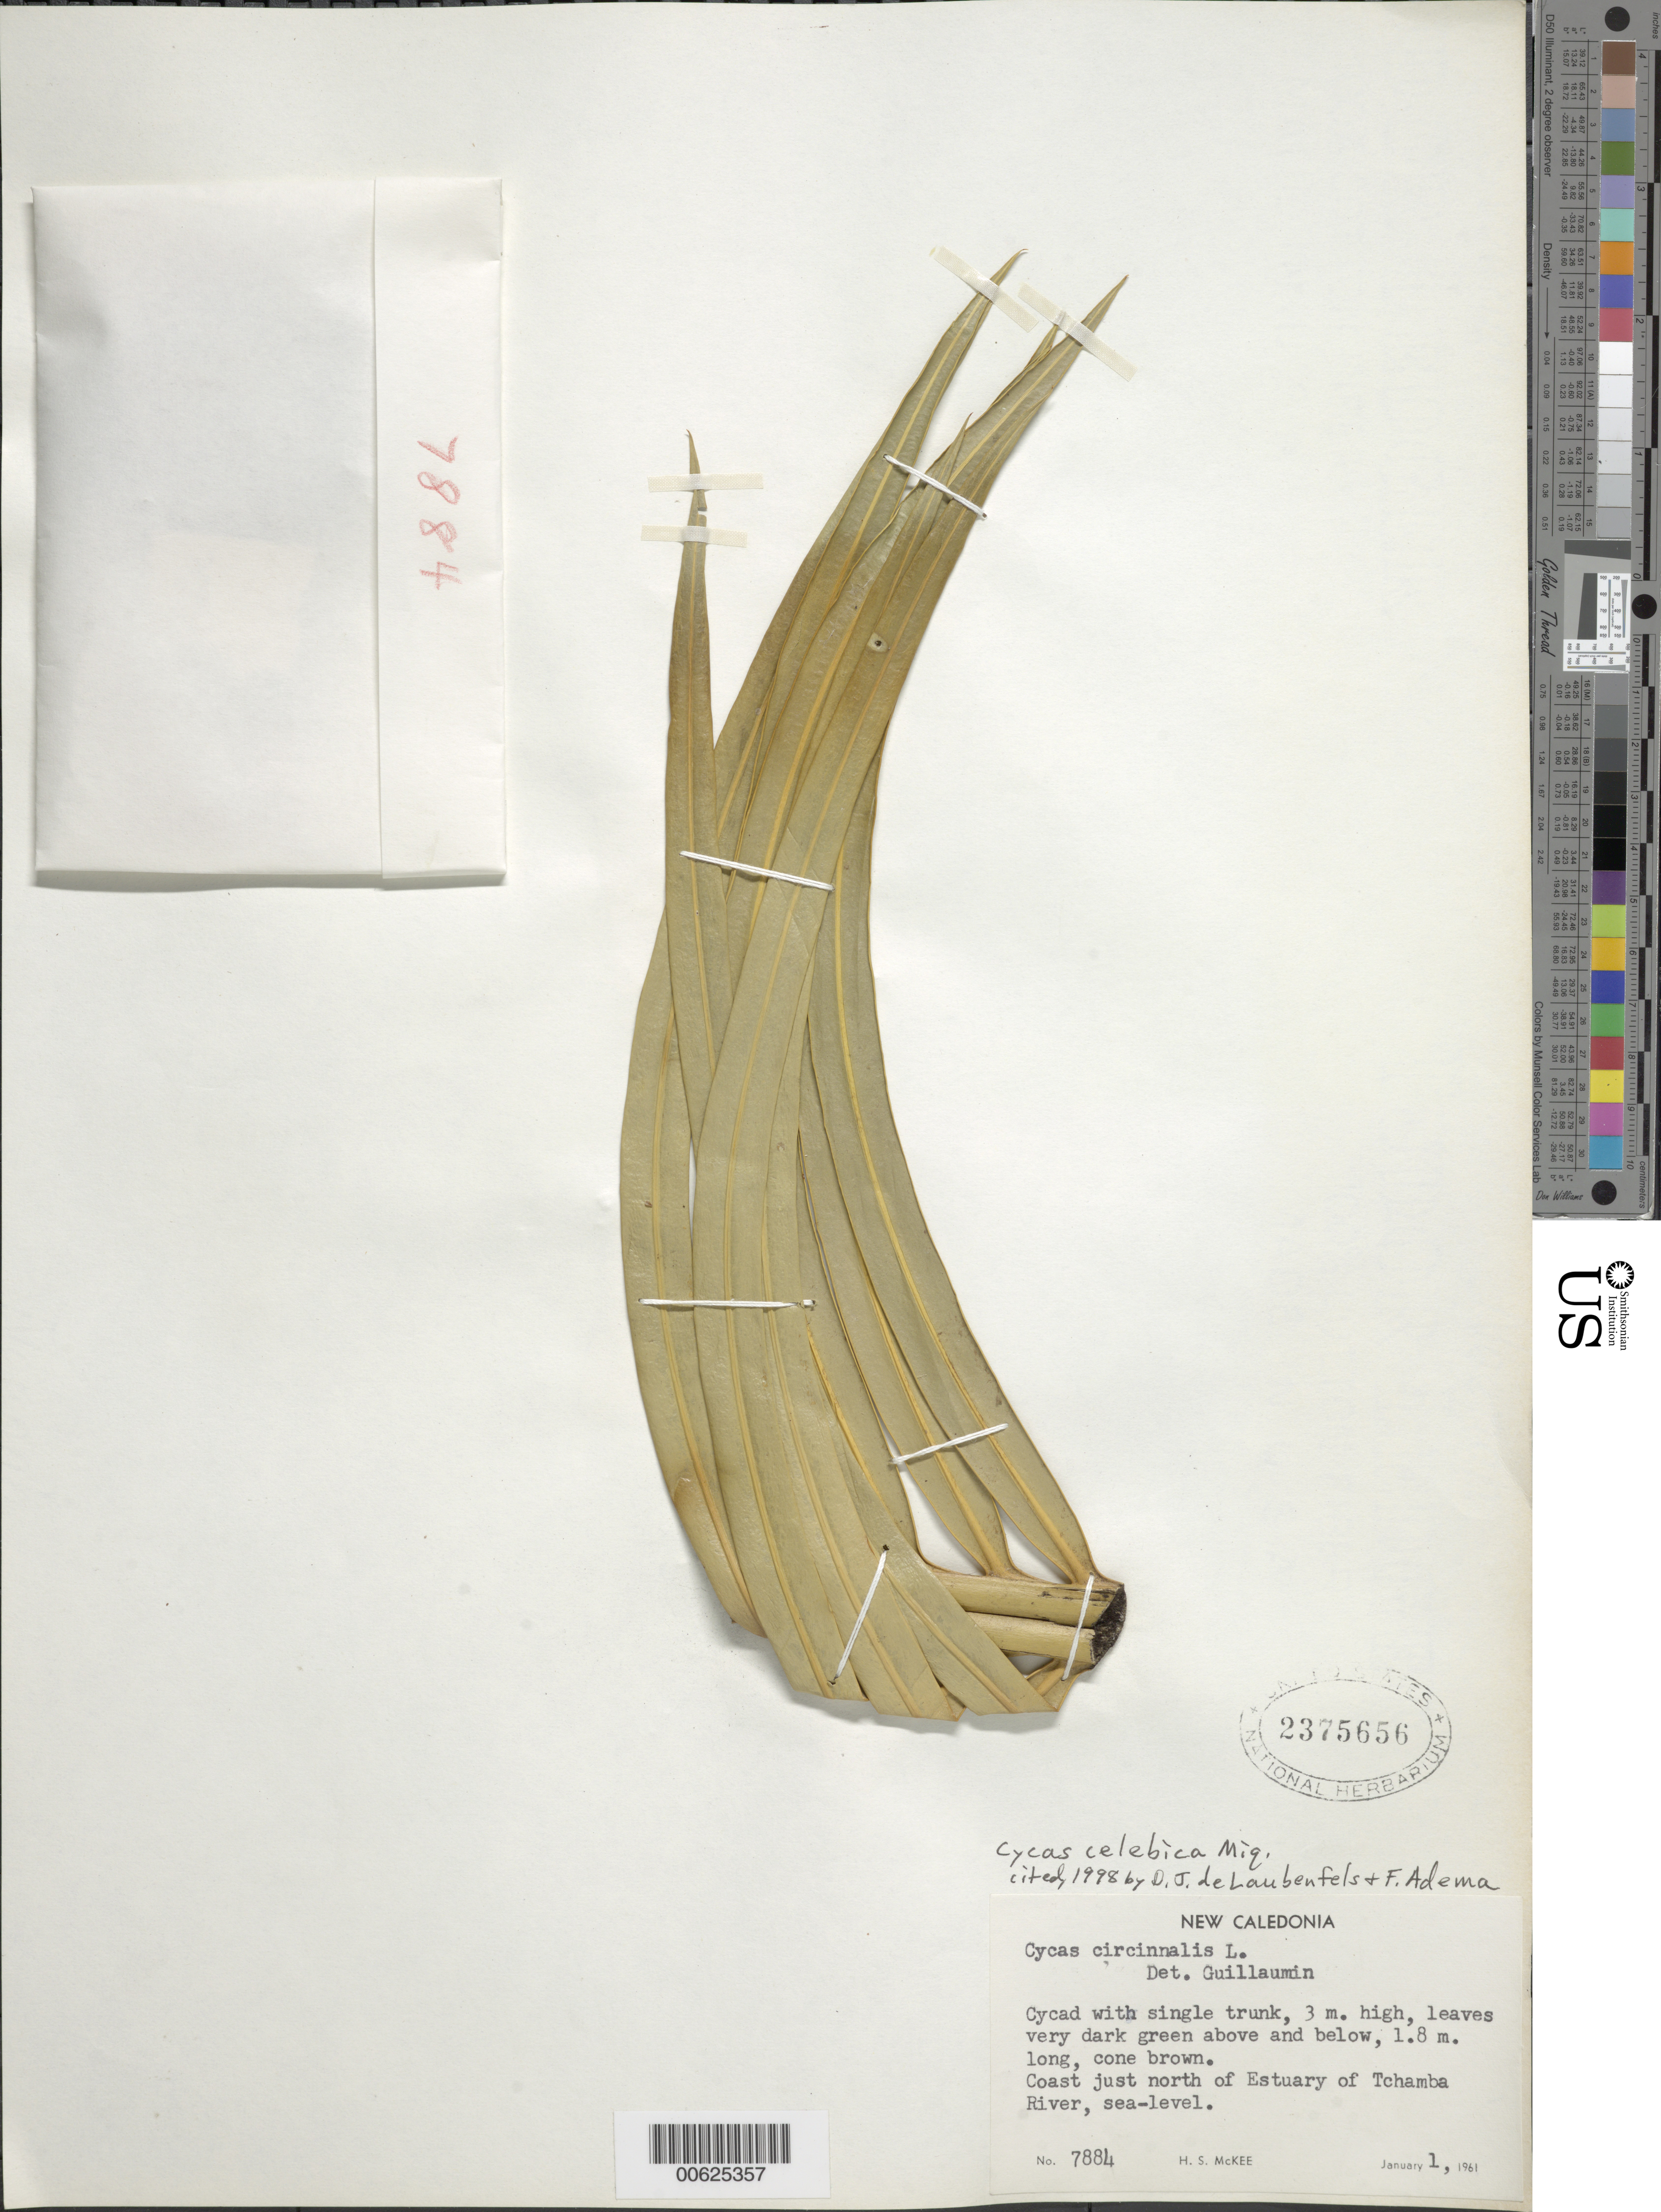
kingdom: Plantae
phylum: Tracheophyta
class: Cycadopsida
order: Cycadales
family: Cycadaceae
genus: Cycas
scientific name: Cycas celebica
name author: Miq.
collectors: H. S. MacKee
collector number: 7884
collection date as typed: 01 Jan 1961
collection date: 1961-01-01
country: New Caledonia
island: New Caledonia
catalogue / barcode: US 2375656